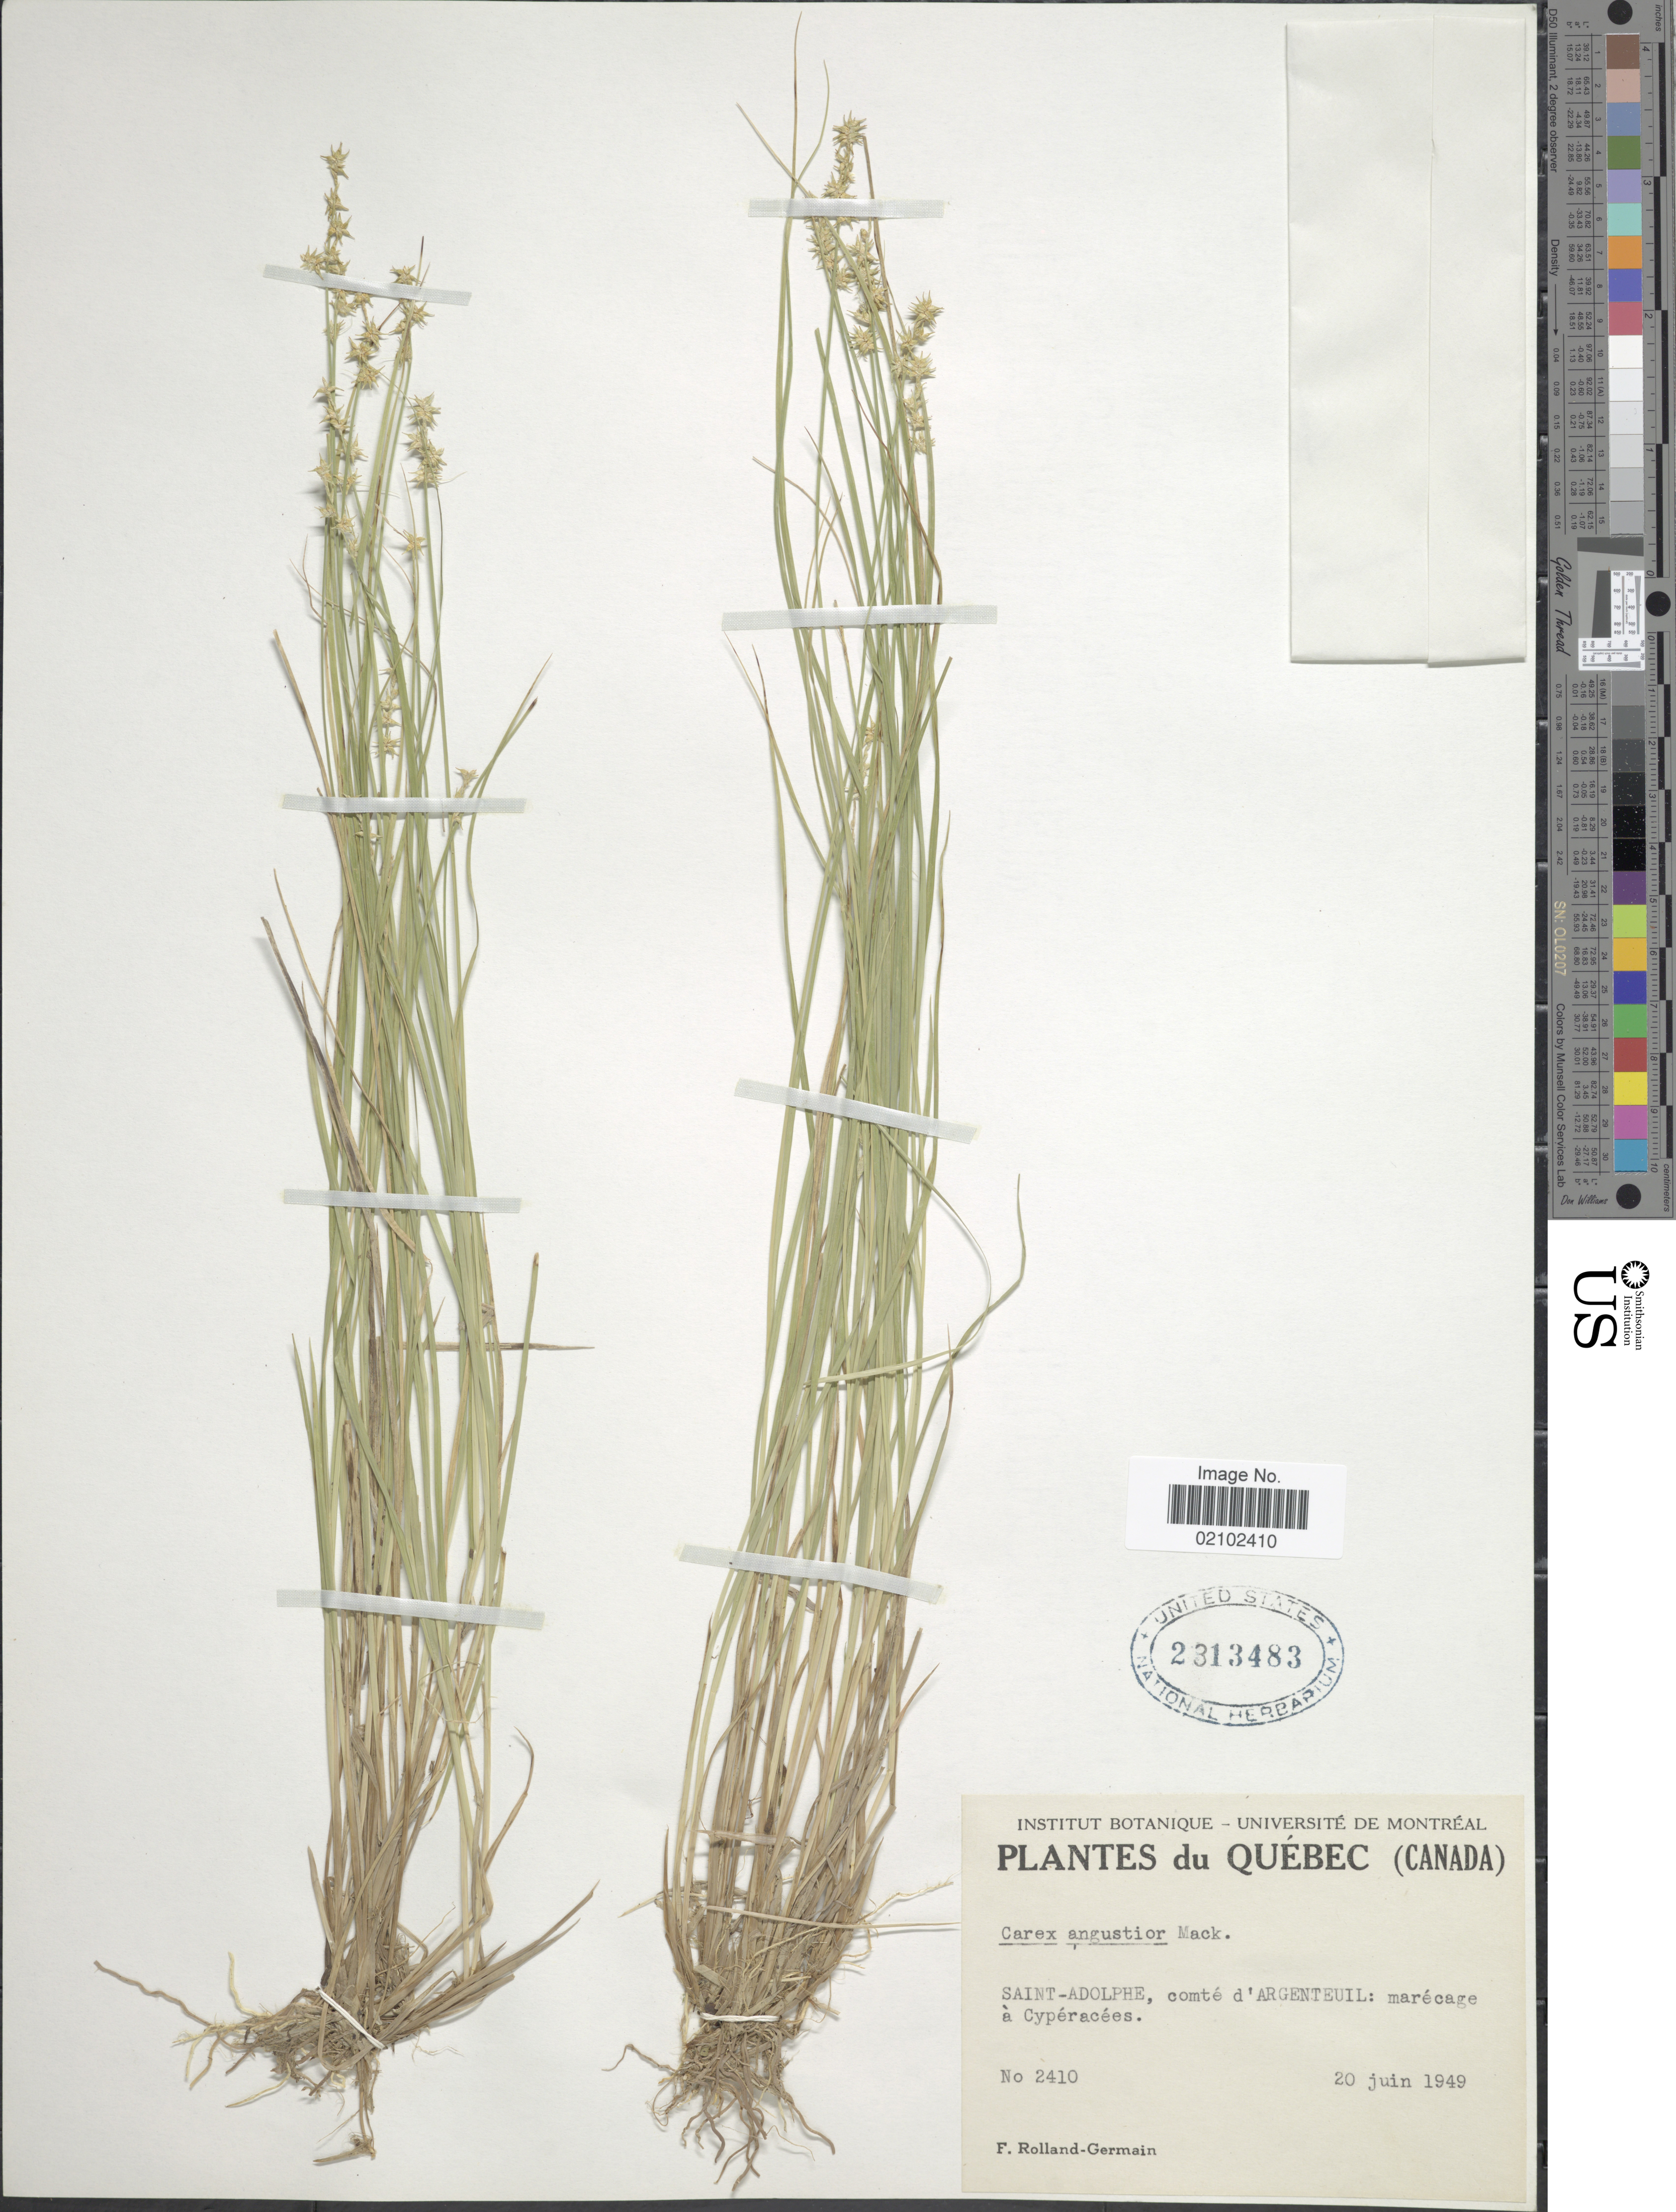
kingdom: Plantae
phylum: Tracheophyta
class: Liliopsida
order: Poales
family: Cyperaceae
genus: Carex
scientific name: Carex echinata subsp. echinata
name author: Murray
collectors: Rolland-Germain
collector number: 2410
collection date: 1949-06-20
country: Canada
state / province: Quebec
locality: Saint-Adolphe, comte d'Argenteuil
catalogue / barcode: US 2313483